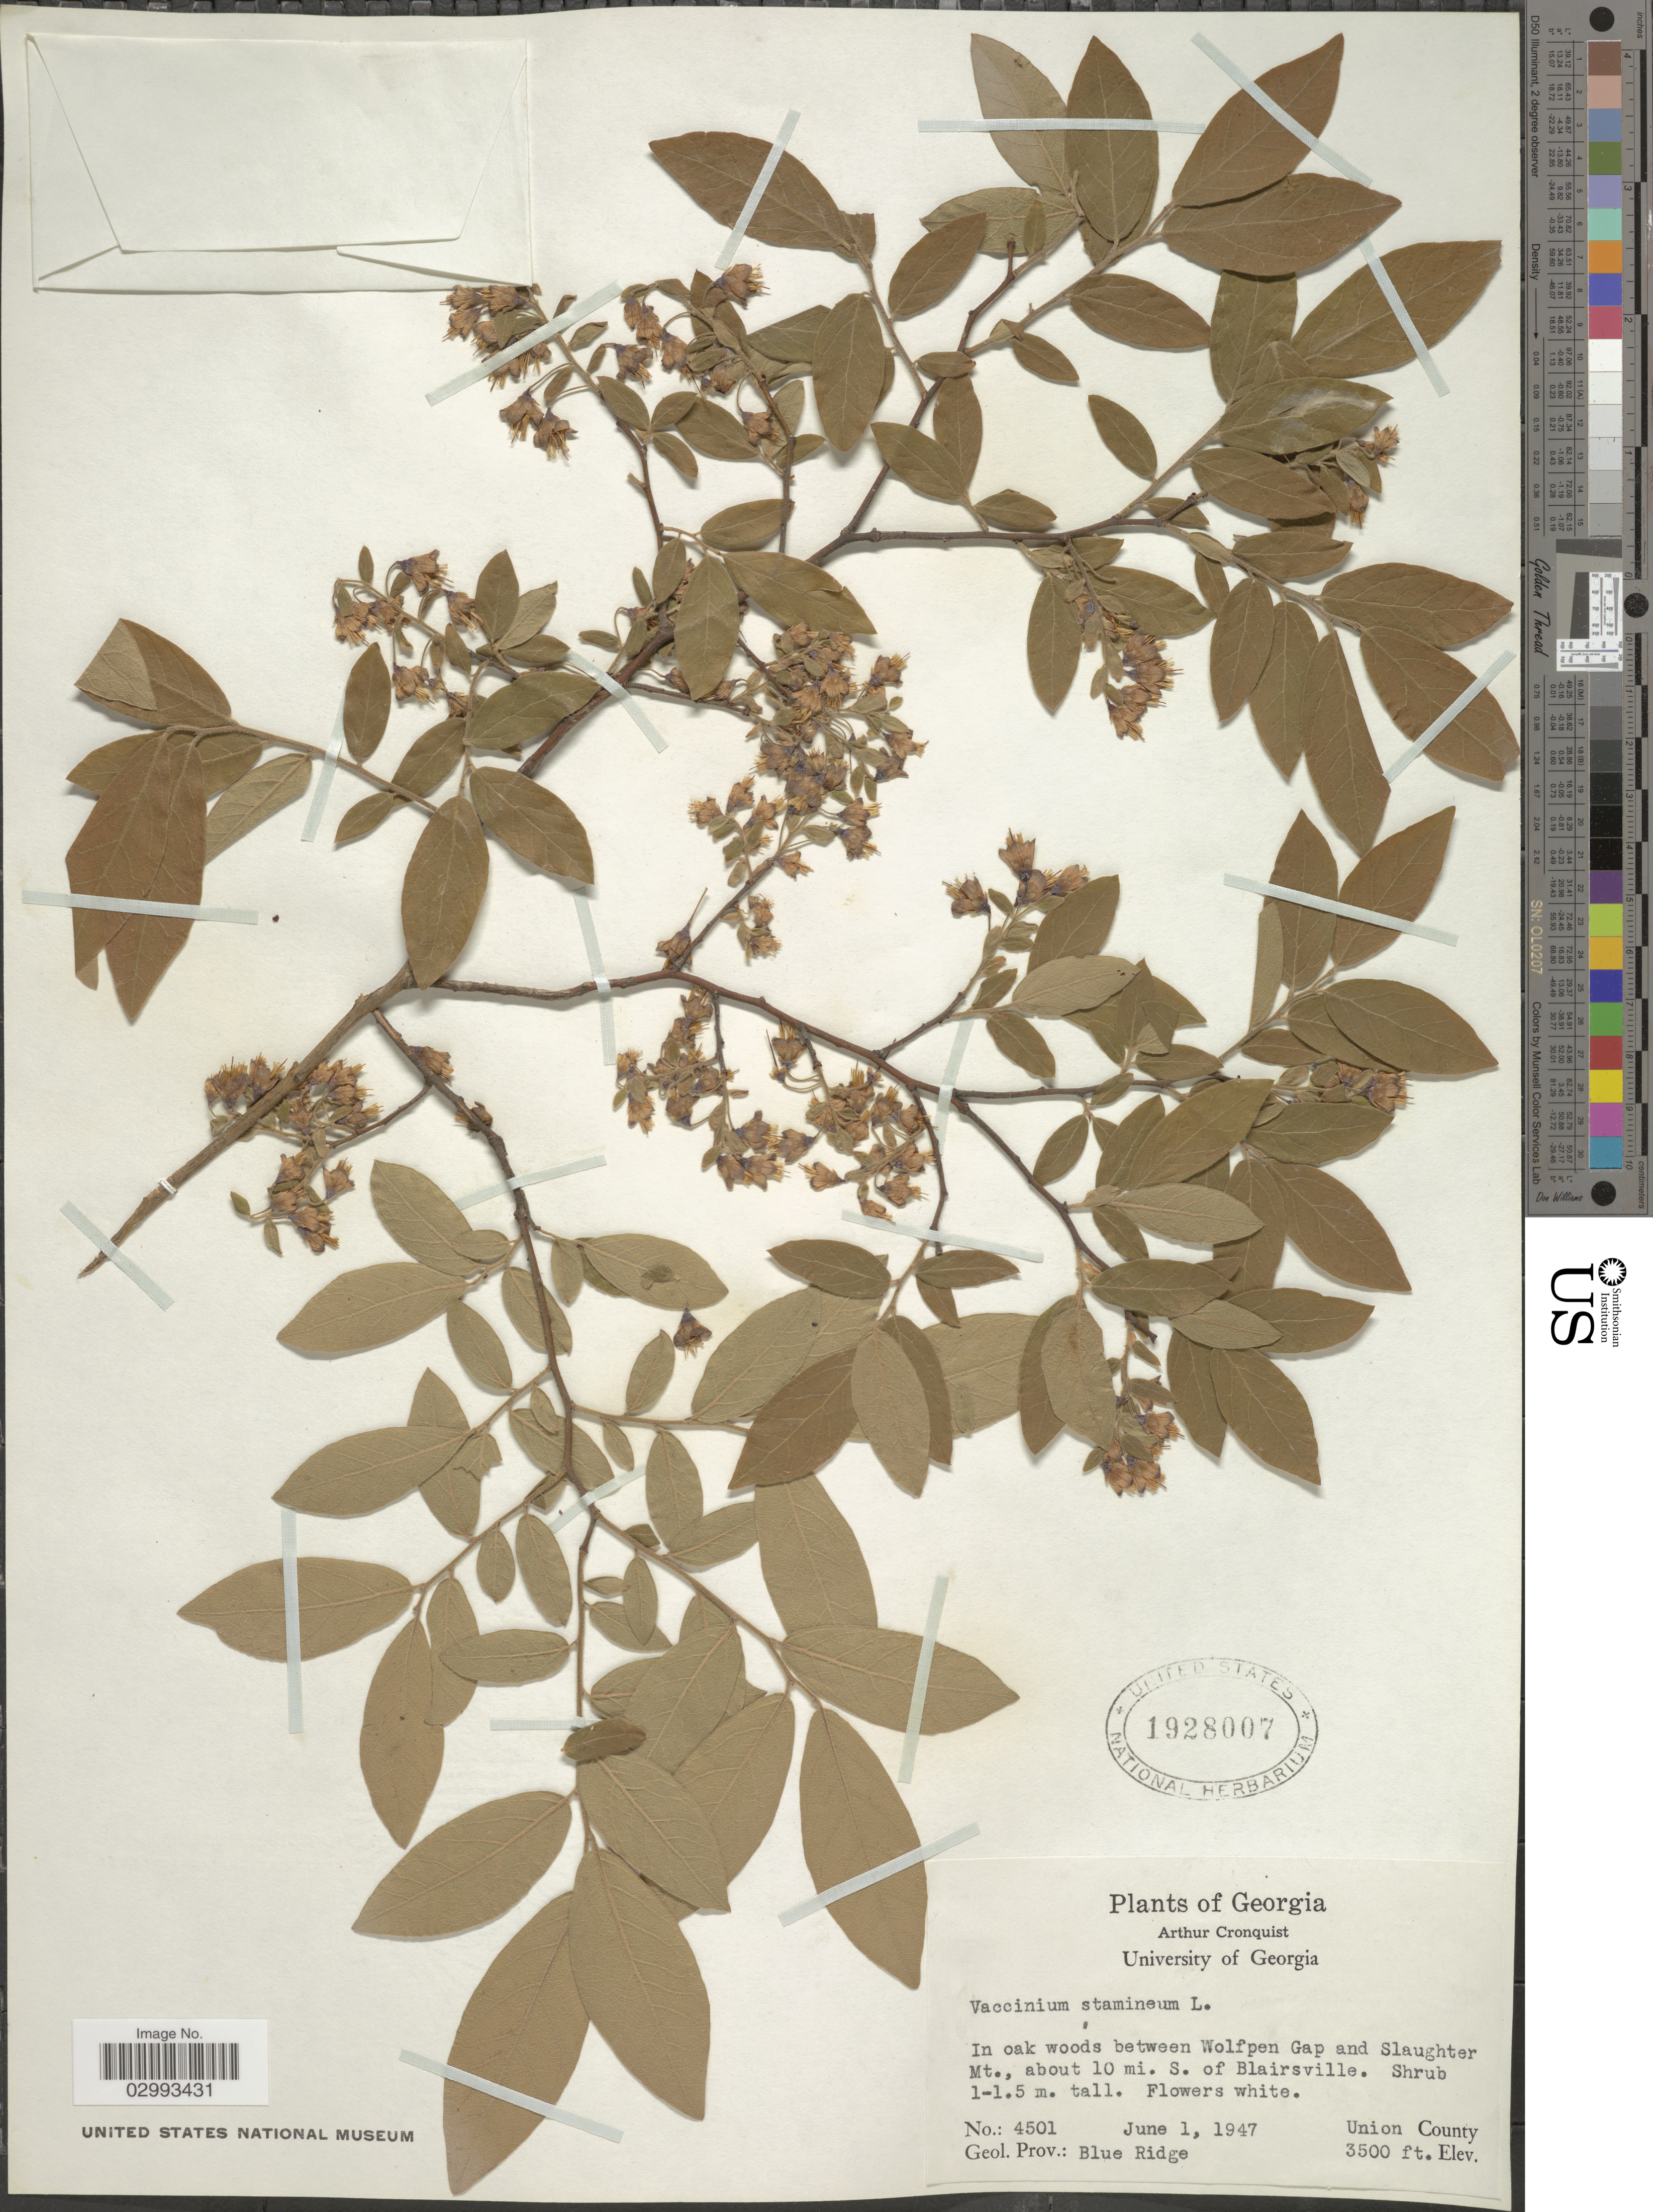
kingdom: Plantae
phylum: Tracheophyta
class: Magnoliopsida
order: Ericales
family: Ericaceae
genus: Polycodium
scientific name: Polycodium stamineum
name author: (L.) Greene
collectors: A. J. Cronquist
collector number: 4501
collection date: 1947-06-01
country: United States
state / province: Georgia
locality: In oak woods between Wolfpen Gap and Slaughter Mt., about 10 mi. S. of Blairsville. Union County. Geol. Prov.: Blue Ridge.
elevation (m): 1067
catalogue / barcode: US 1928007